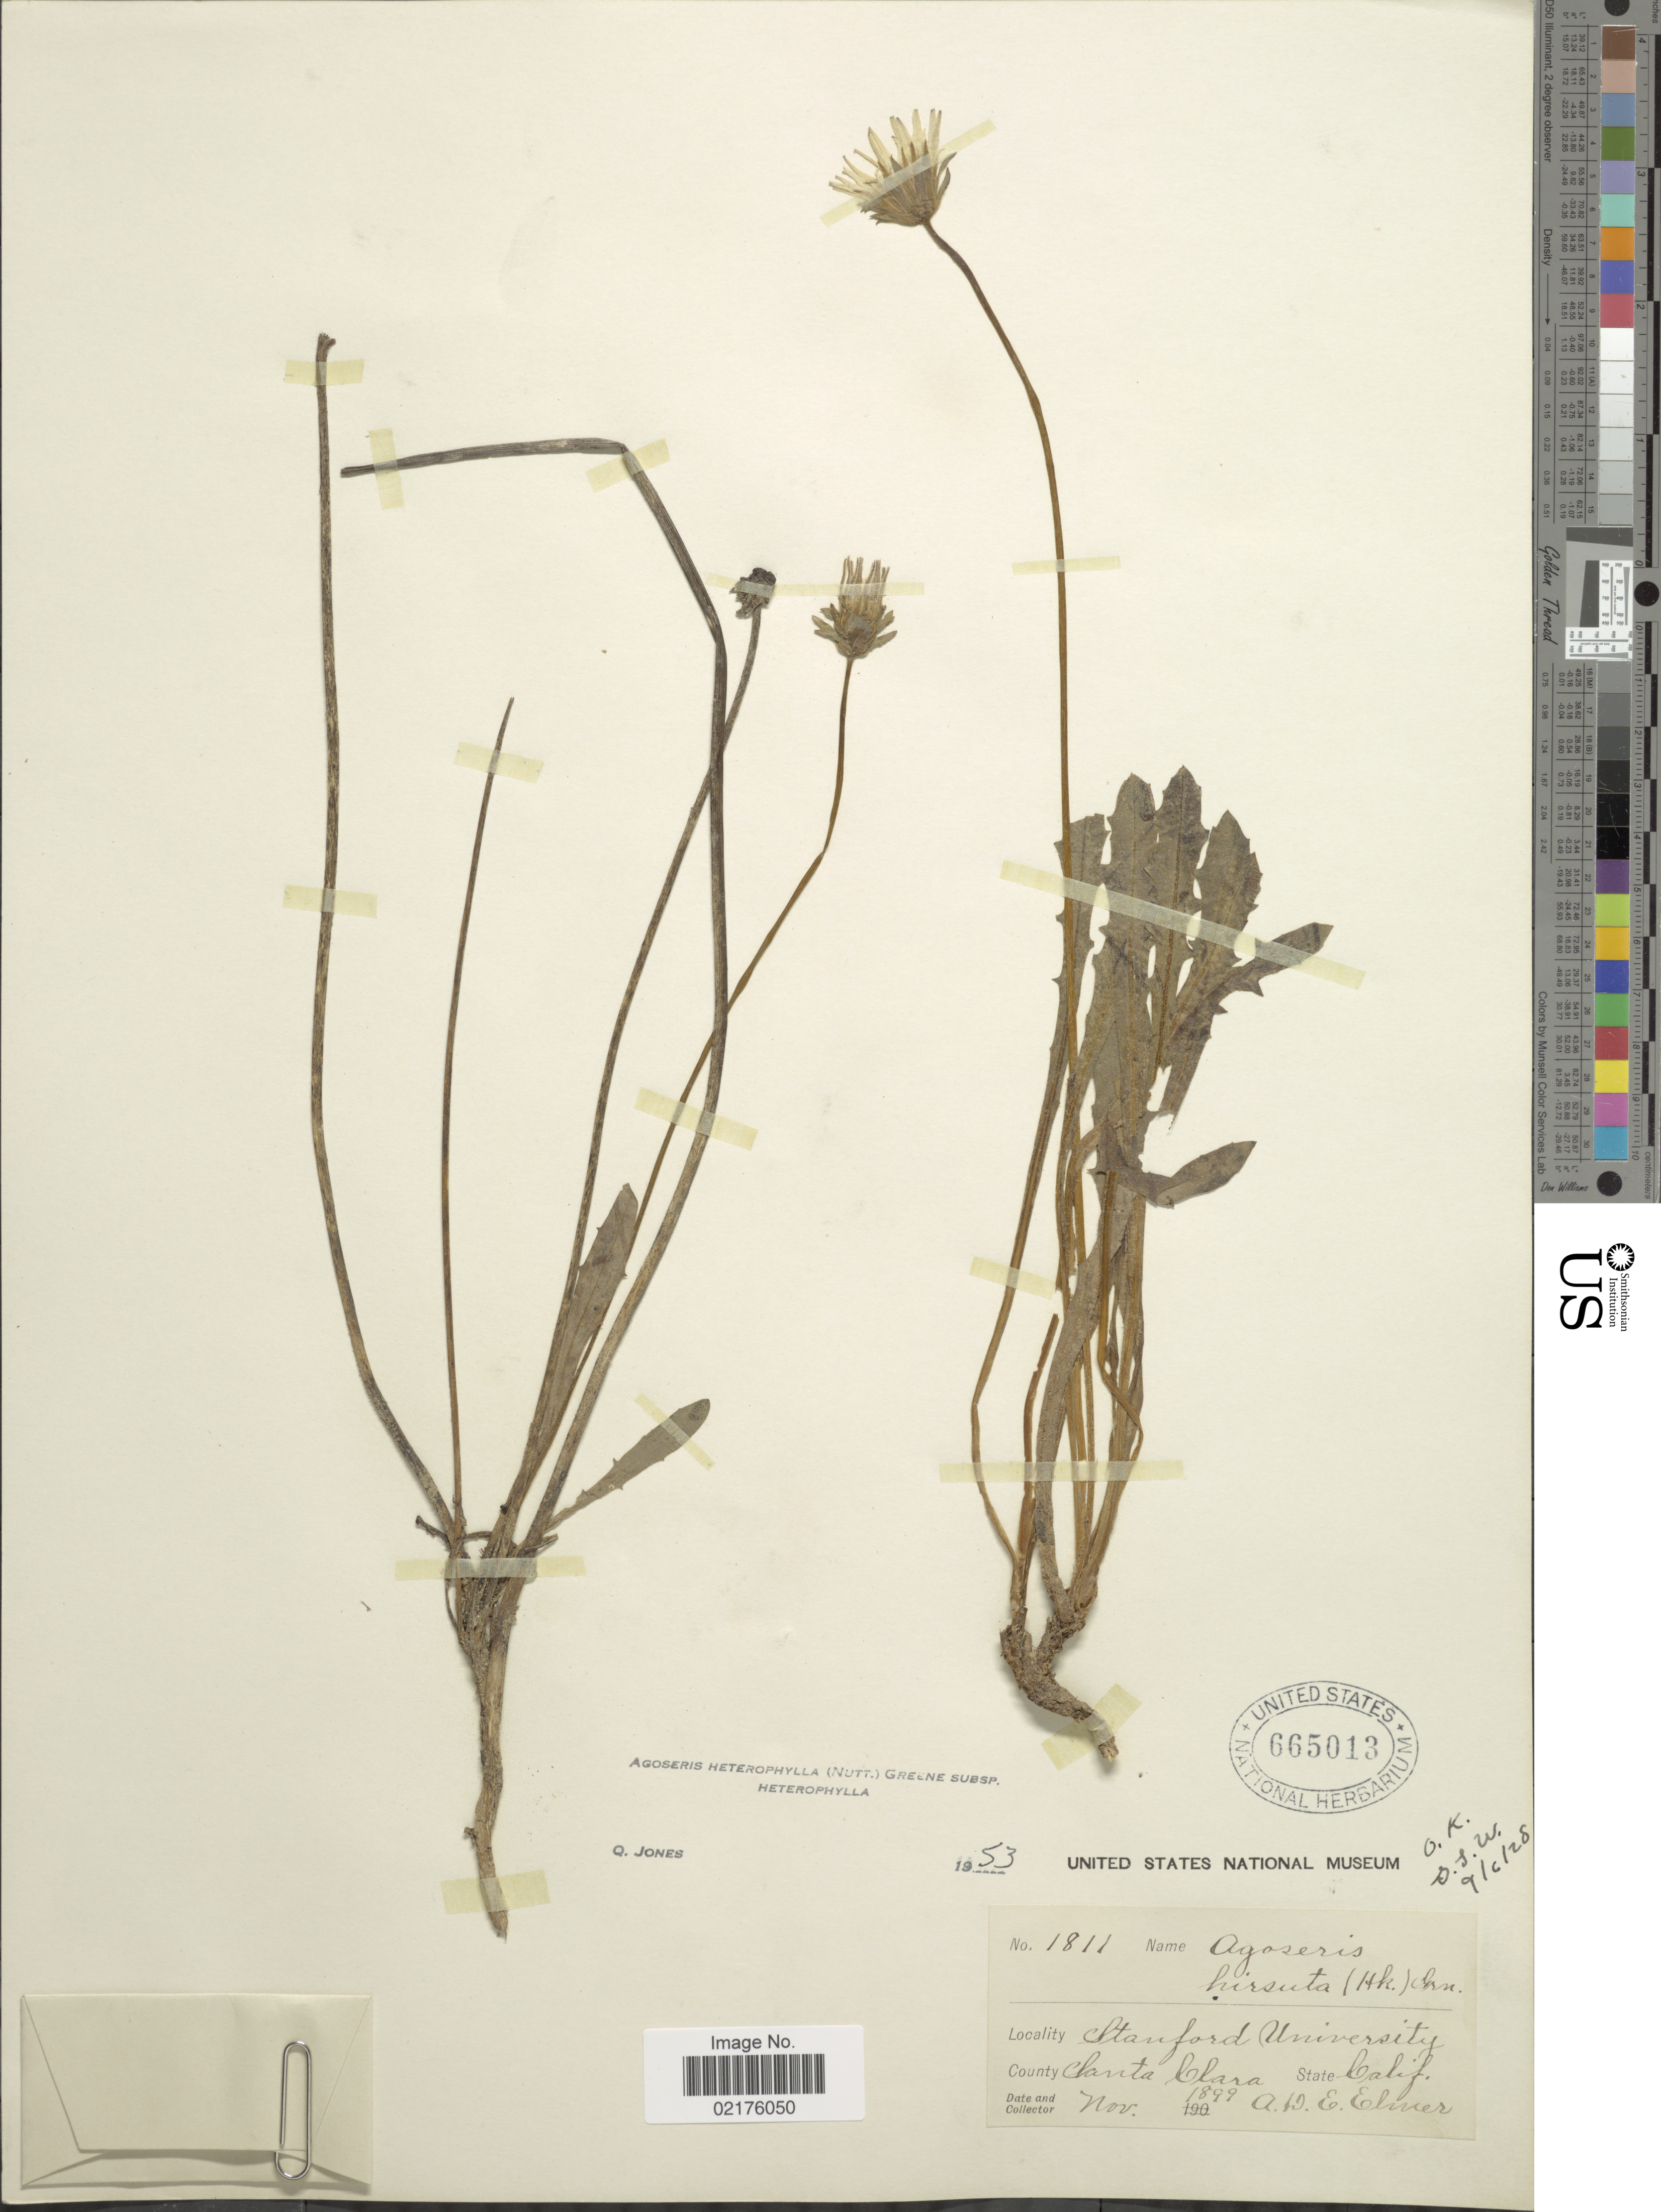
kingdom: Plantae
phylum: Tracheophyta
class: Magnoliopsida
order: Asterales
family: Asteraceae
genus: Agoseris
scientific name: Agoseris heterophylla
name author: (Nutt.) Greene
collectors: A. D. E. Elmer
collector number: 1811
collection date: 1899-11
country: United States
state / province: California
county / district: Santa Clara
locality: Stanford University, County Santa Clara, State Calif.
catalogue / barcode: US 665013